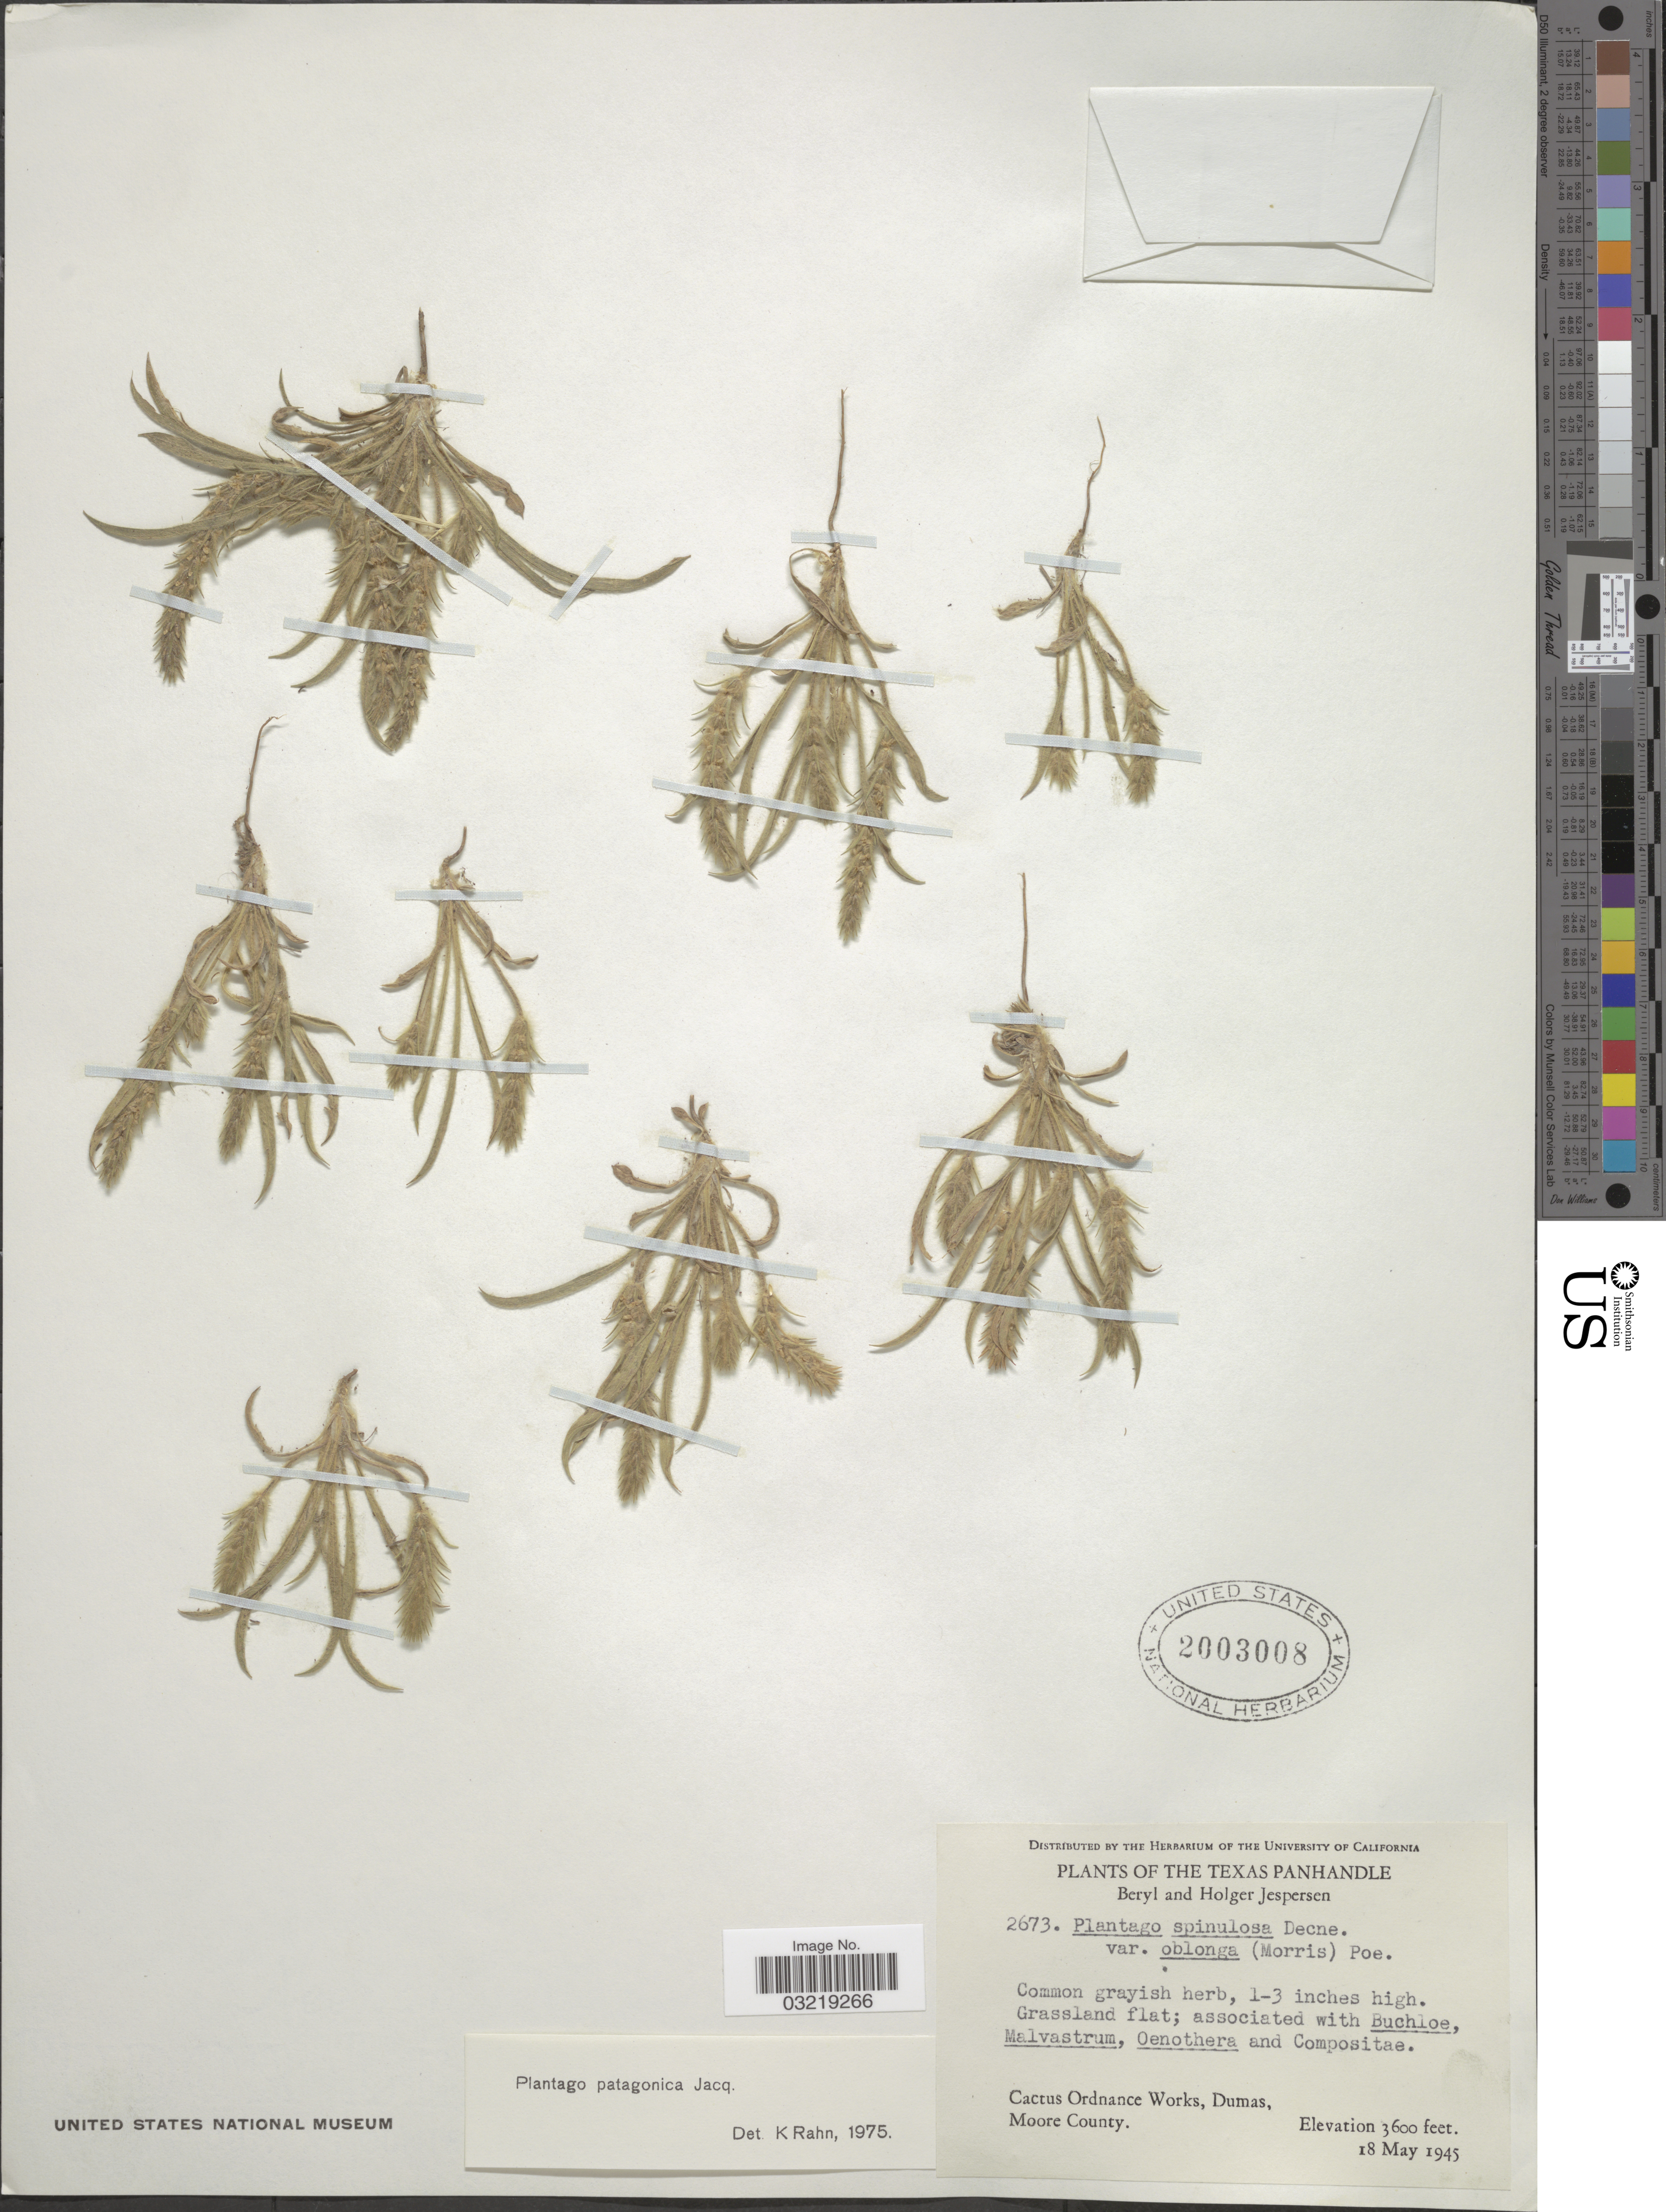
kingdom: Plantae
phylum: Tracheophyta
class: Magnoliopsida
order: Lamiales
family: Plantaginaceae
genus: Plantago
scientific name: Plantago patagonica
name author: Jacq.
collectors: B. Jespersen & H. Jespersen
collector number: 2673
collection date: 1945-05-18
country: United States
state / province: Texas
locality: The Texas Panhandle. Cactus Ordnance Works, Dumas, Moore County.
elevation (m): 1097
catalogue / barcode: US 2003008